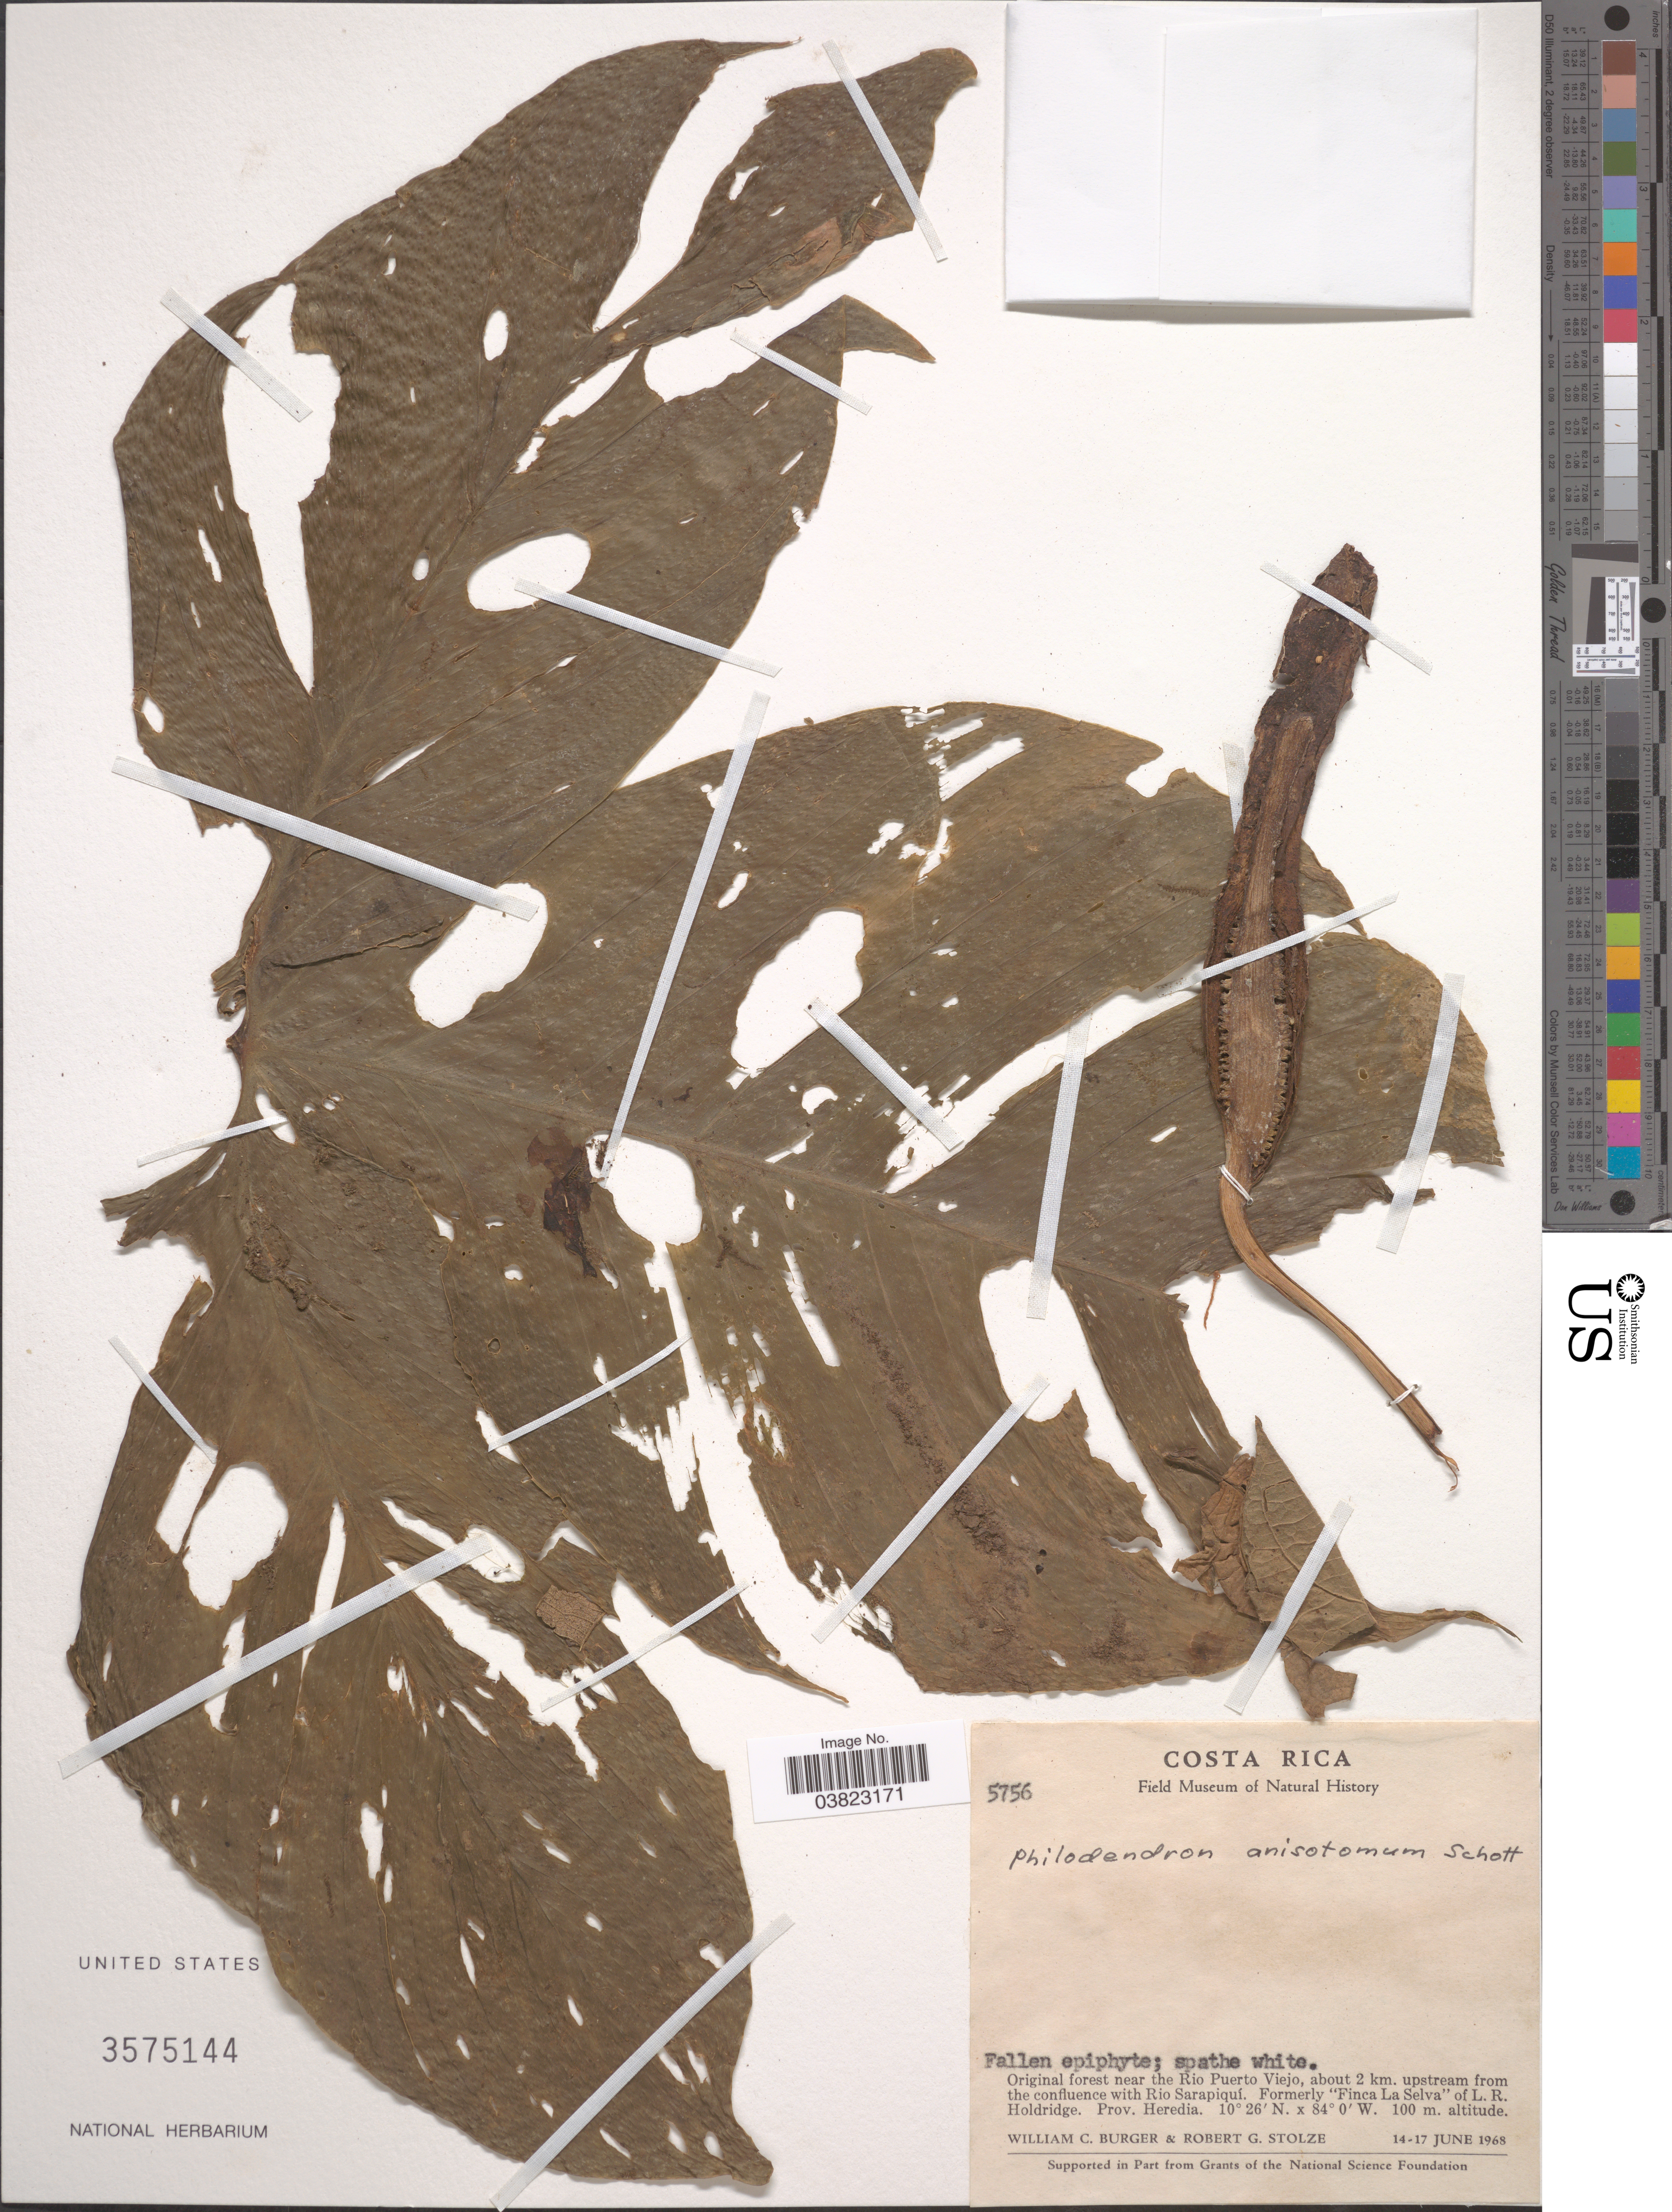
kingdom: Plantae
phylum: Tracheophyta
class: Liliopsida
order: Alismatales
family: Araceae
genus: Philodendron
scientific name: Philodendron anisotomum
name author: Schott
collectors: W. Burger & R. G. Stolze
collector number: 5756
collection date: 1968-06-14/1968-06-17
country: Costa Rica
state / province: Heredia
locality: Original forest near the Río Puerto Viejo, about 2 km. upstream from the confluence with Rio Sarapiquí. Formerly 'Finca La Selva' of L. R. Holdridge.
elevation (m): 100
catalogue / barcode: US 3575144